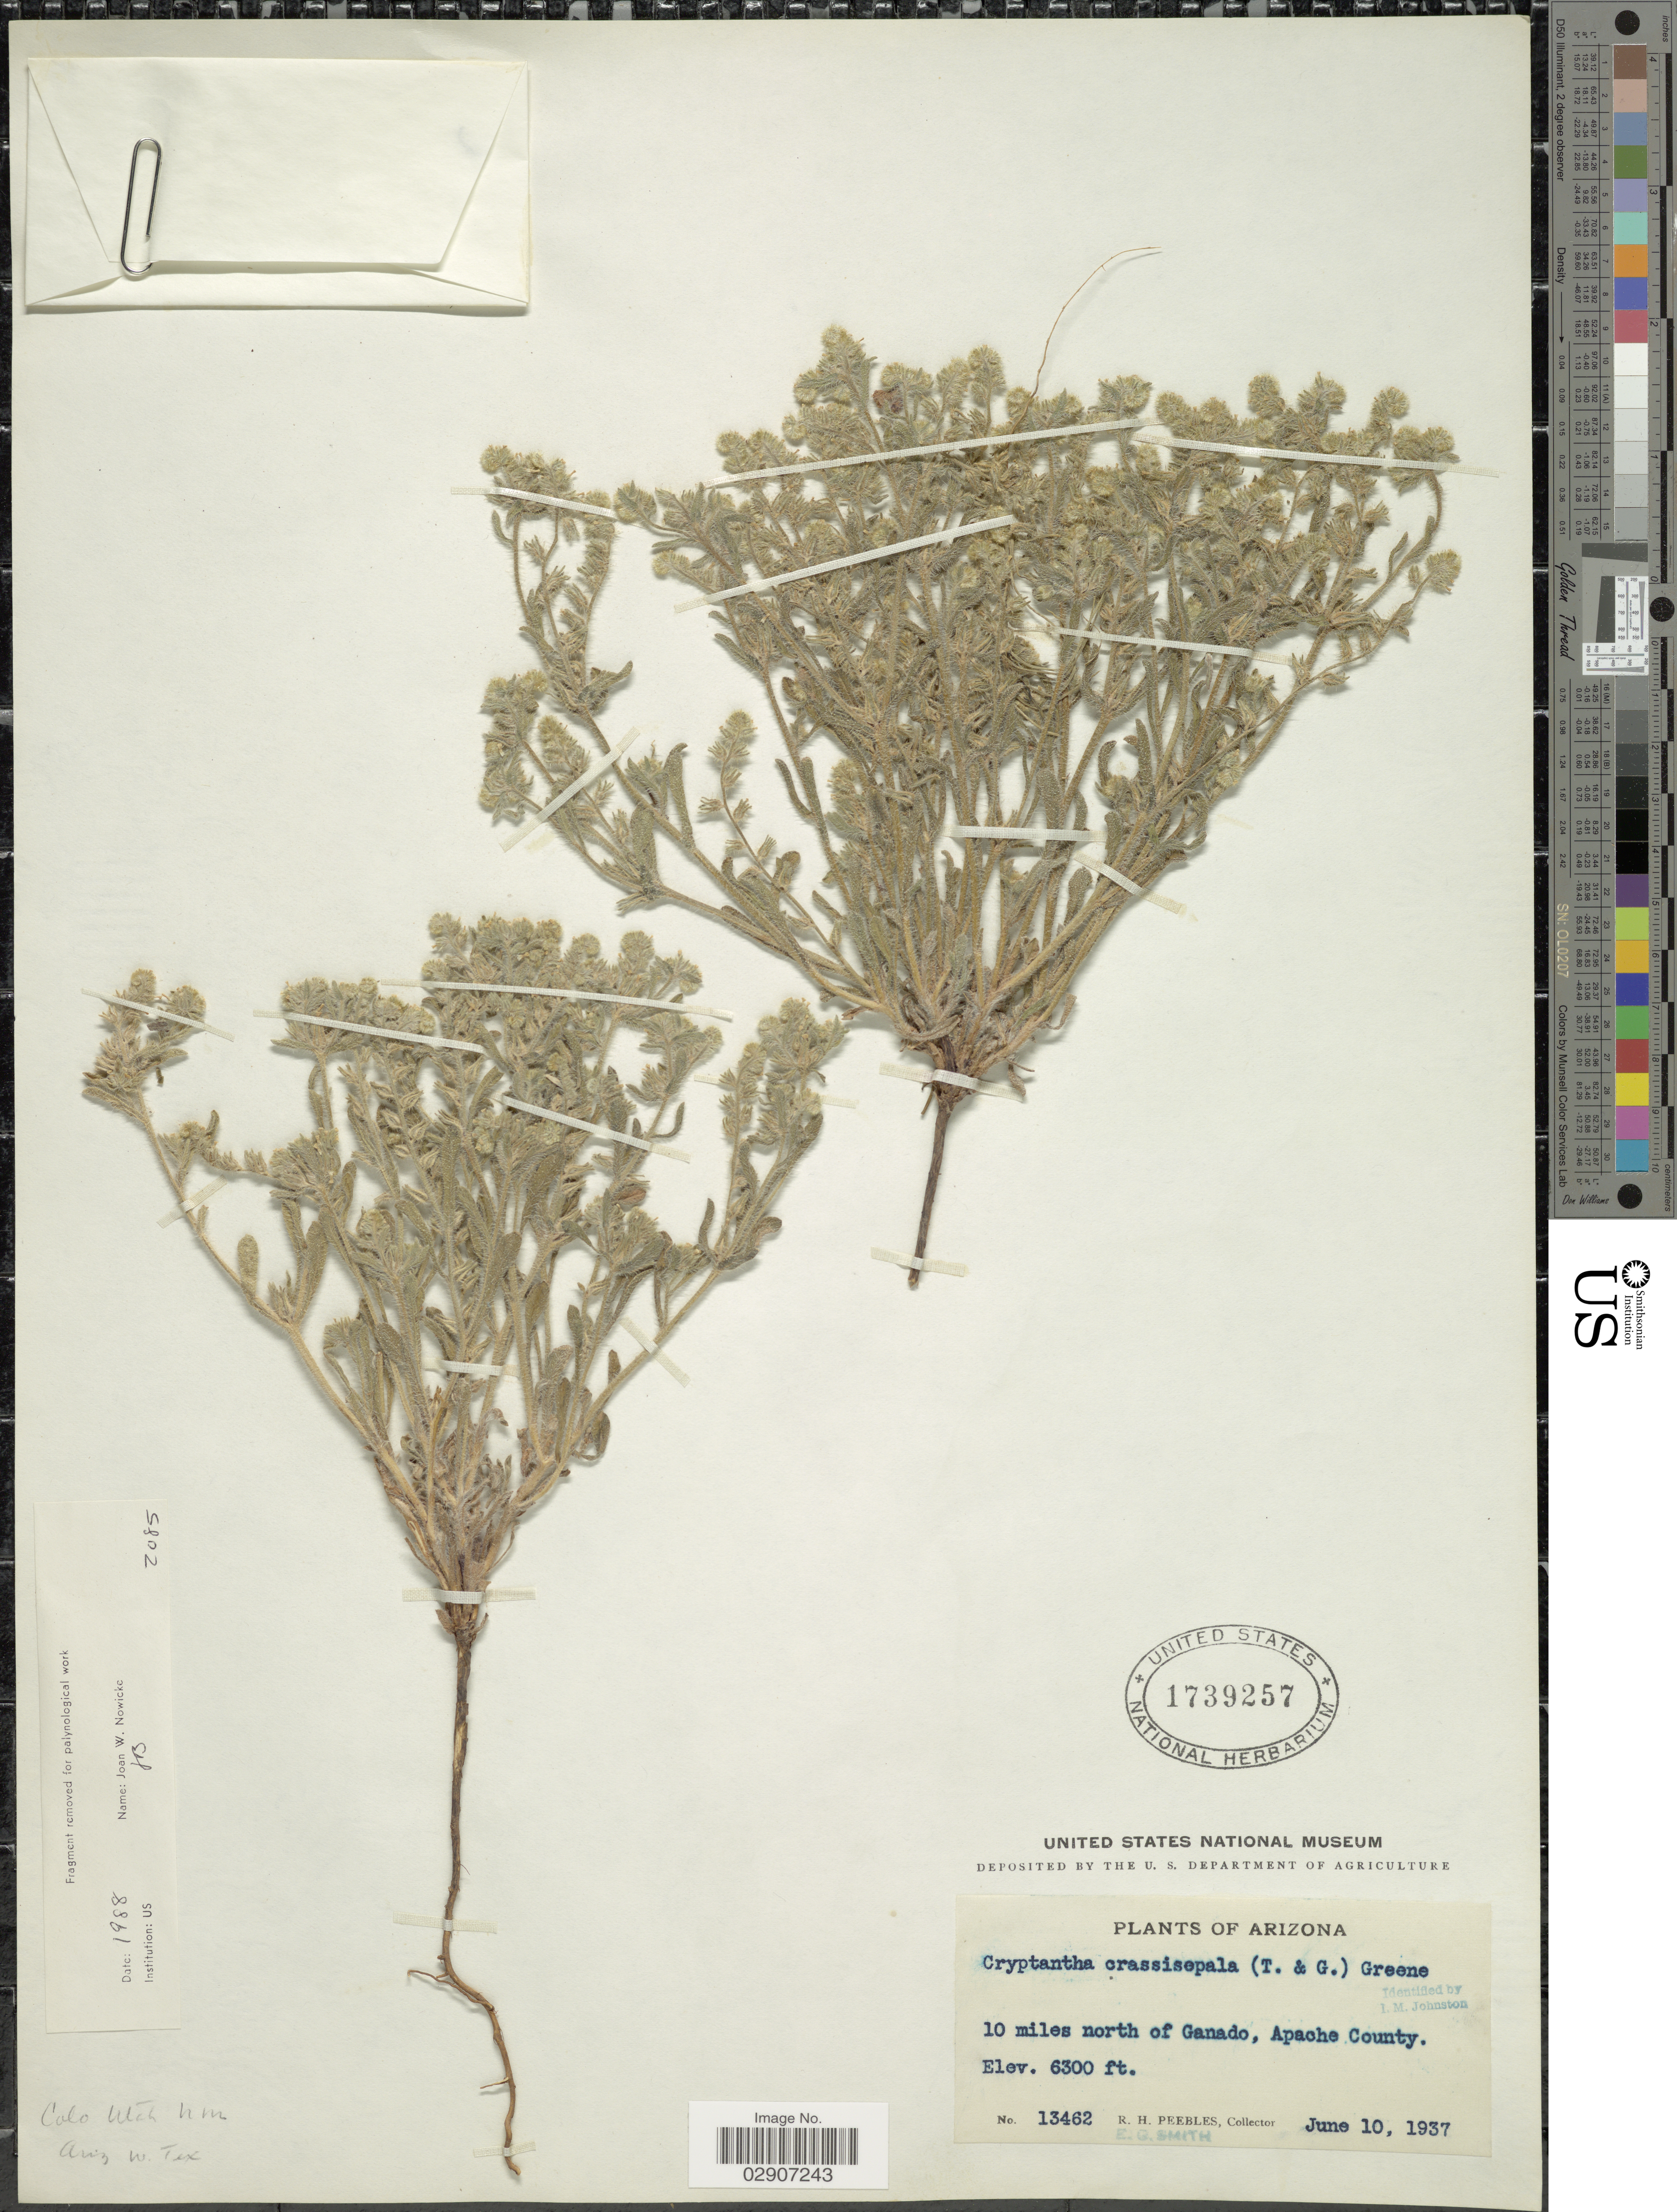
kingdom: Plantae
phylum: Tracheophyta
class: Magnoliopsida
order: Boraginales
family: Boraginaceae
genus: Cryptantha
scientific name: Cryptantha crassisepala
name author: (Torr. & A. Gray) Greene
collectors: R. H. Peebles & E. G. Smith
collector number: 13462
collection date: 1937-06-10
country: United States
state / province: Arizona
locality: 10 miles north of Ganado, Apache County.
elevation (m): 1920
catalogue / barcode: US 1739257